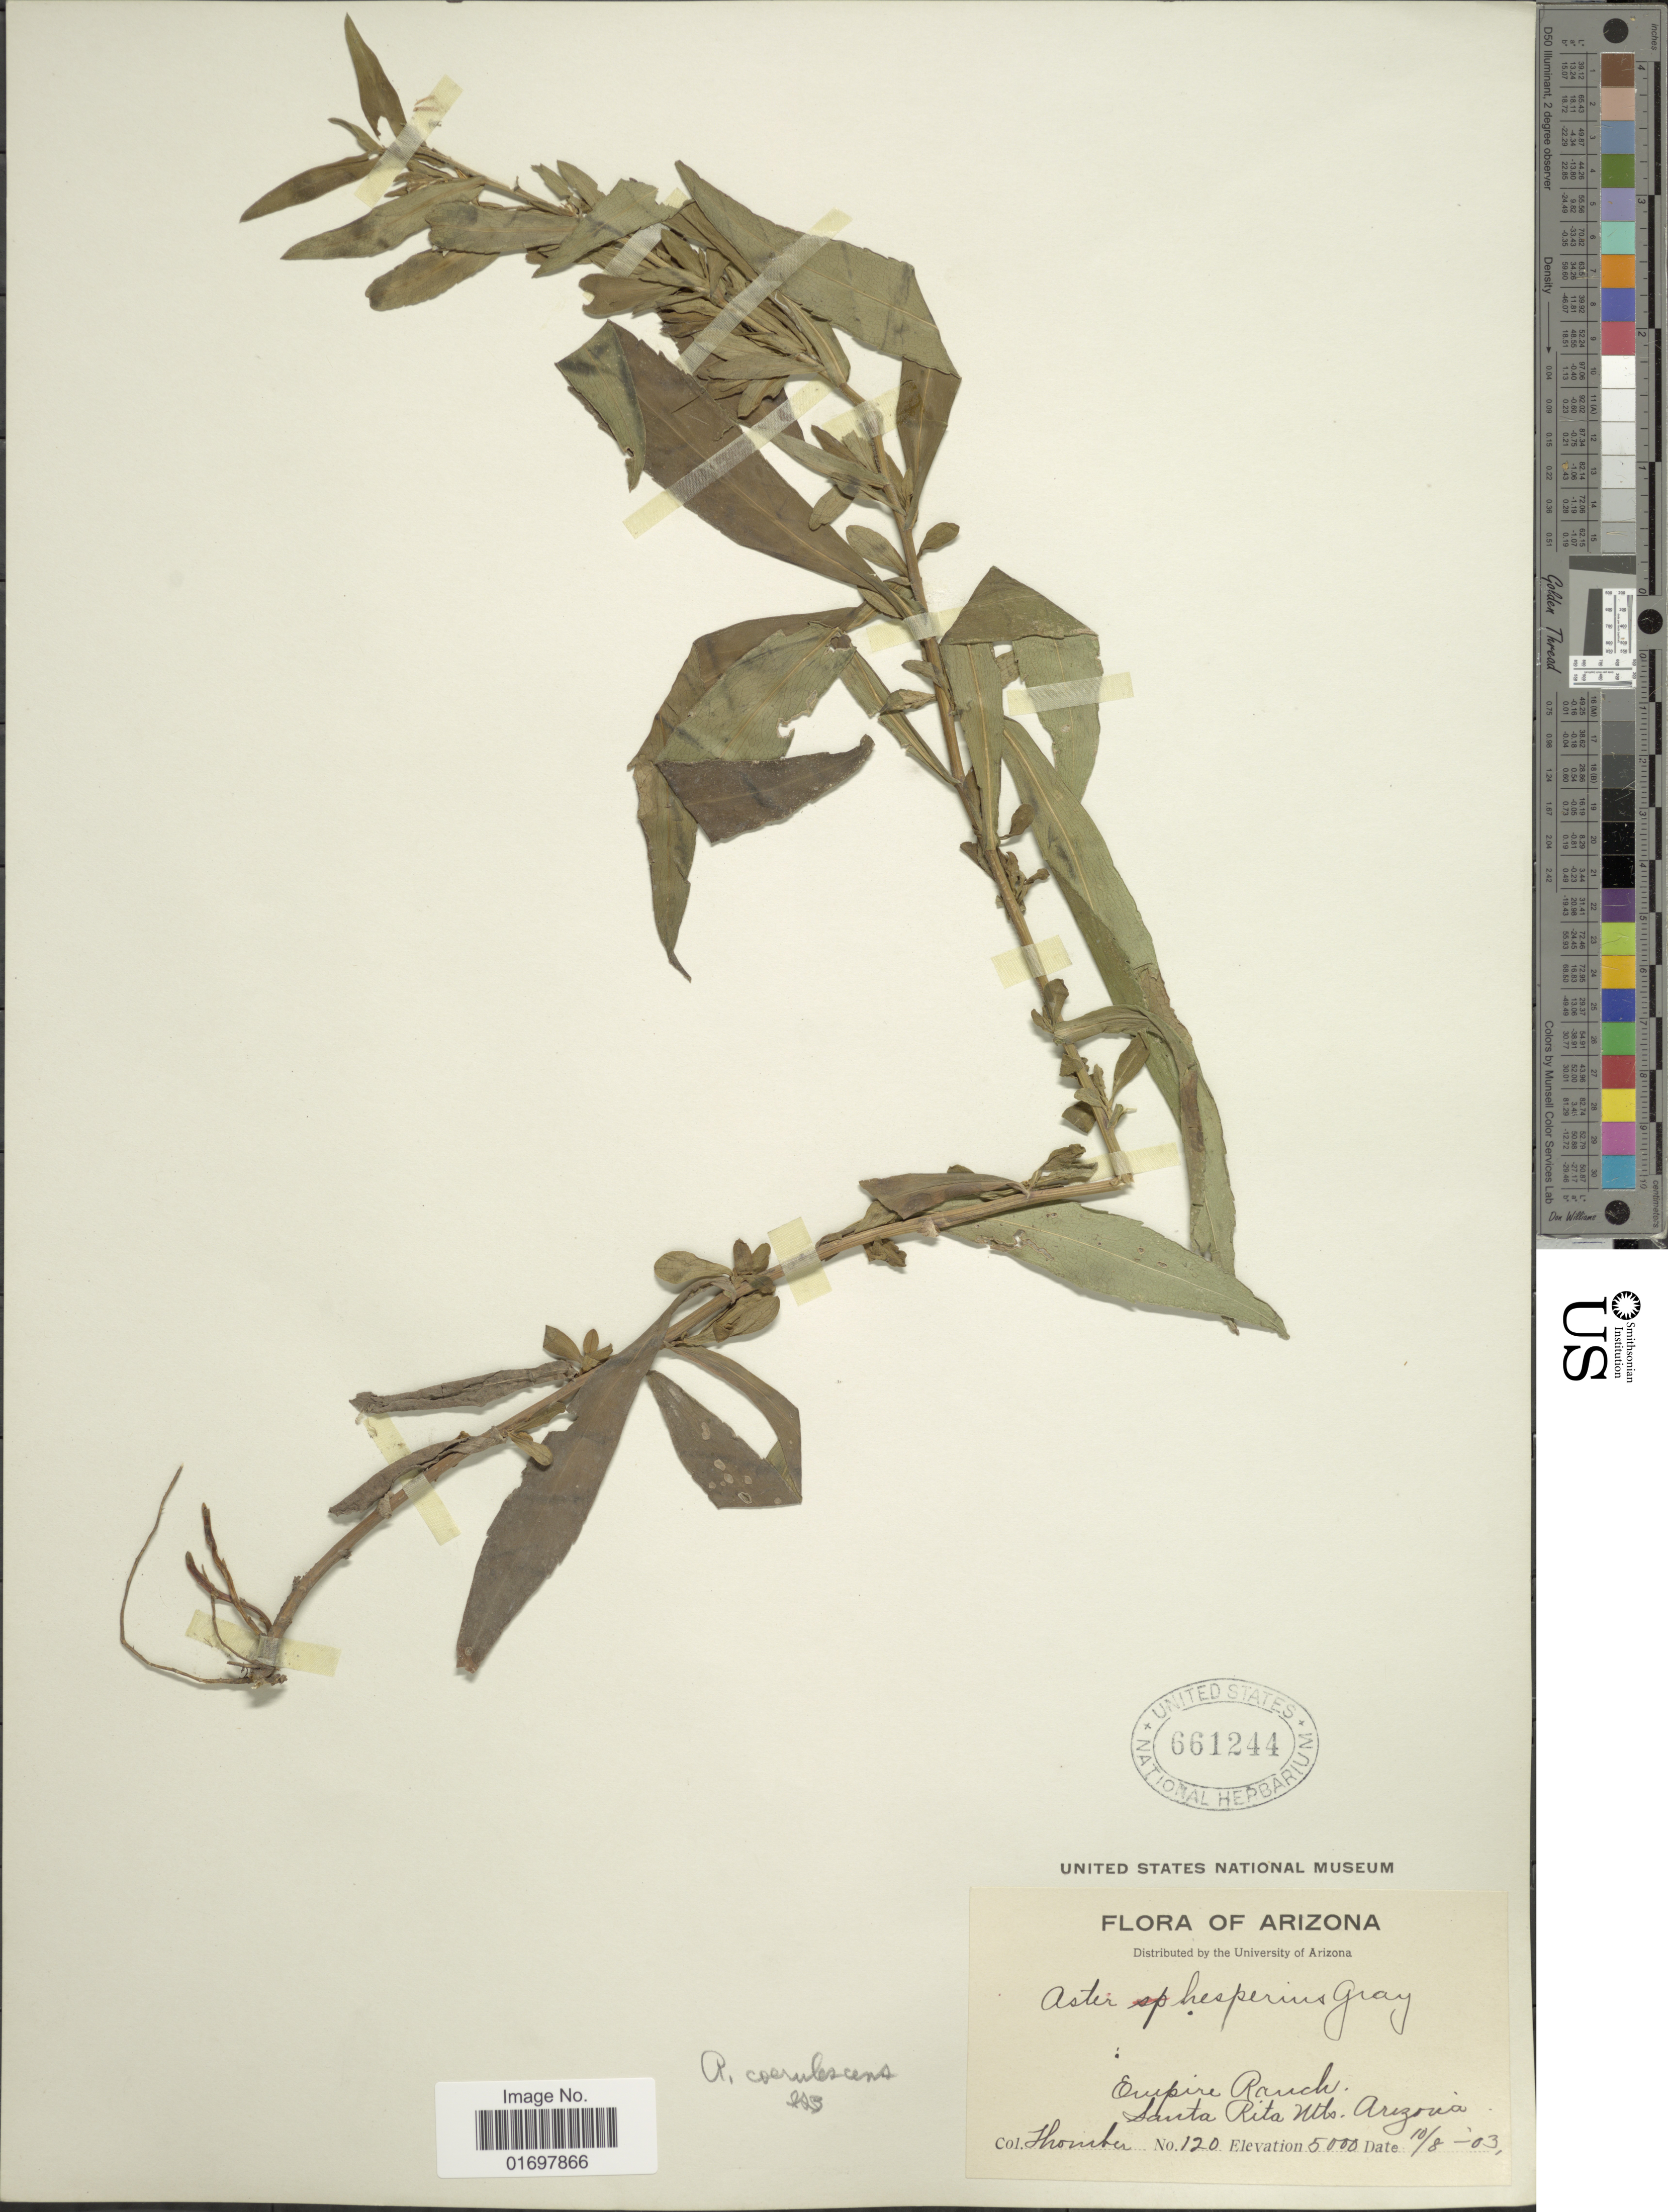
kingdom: Plantae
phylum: Tracheophyta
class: Magnoliopsida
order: Asterales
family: Asteraceae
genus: Symphyotrichum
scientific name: Symphyotrichum lanceolatum var. hesperium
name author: (A. Gray) G.L. Nesom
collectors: J. Thornber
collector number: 120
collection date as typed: Transcribed d/m/y: 8/10/3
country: United States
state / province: Arizona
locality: Empire Ranch, Santa Rita Mts, Arizona.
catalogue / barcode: US 661244